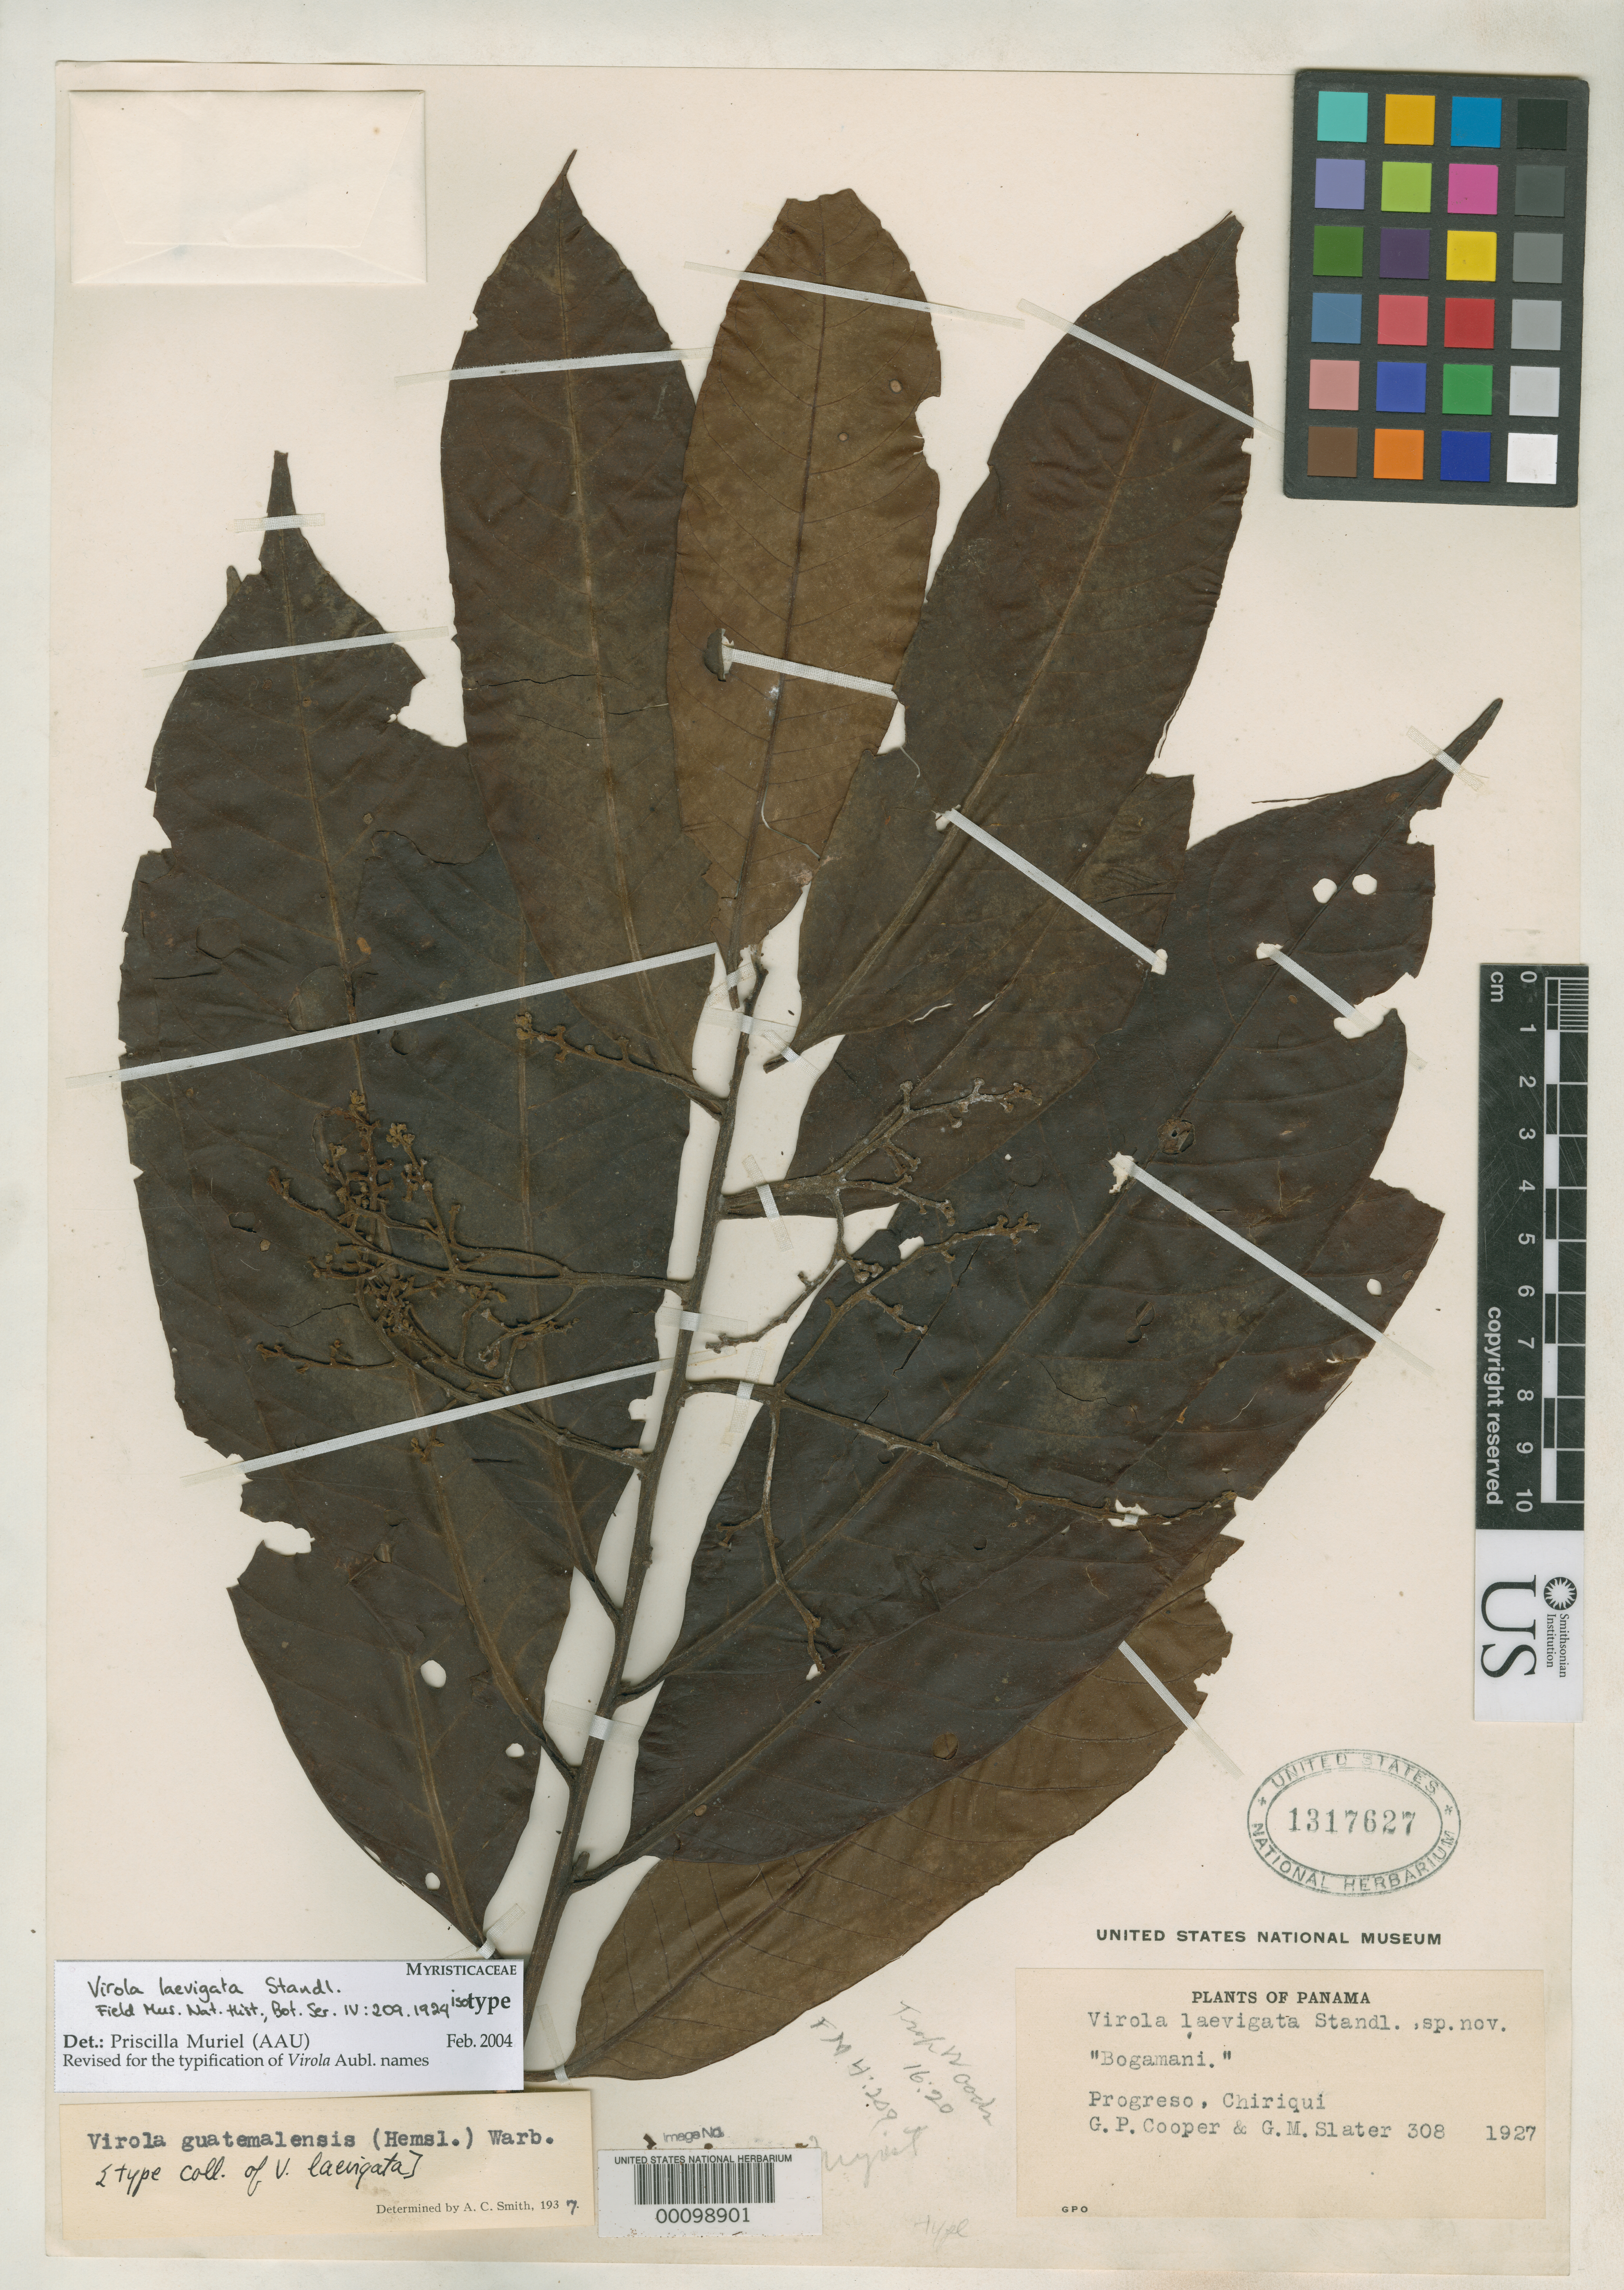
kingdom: Plantae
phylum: Tracheophyta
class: Magnoliopsida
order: Magnoliales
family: Myristicaceae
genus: Virola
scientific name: Virola laevigata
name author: Standl.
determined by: Muriel M., P., AAU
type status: Isotype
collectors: G. Cooper & G. Slater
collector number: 308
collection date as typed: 1927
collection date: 1927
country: Panama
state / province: Chiriquí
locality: Progreso.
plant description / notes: Annotated by A.C. Smith (1937) as Virola guatemalensis (Hemsl.) Warb. and cited as such in Brittonia 2(5): 498-499 (1938).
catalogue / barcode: US 1317627